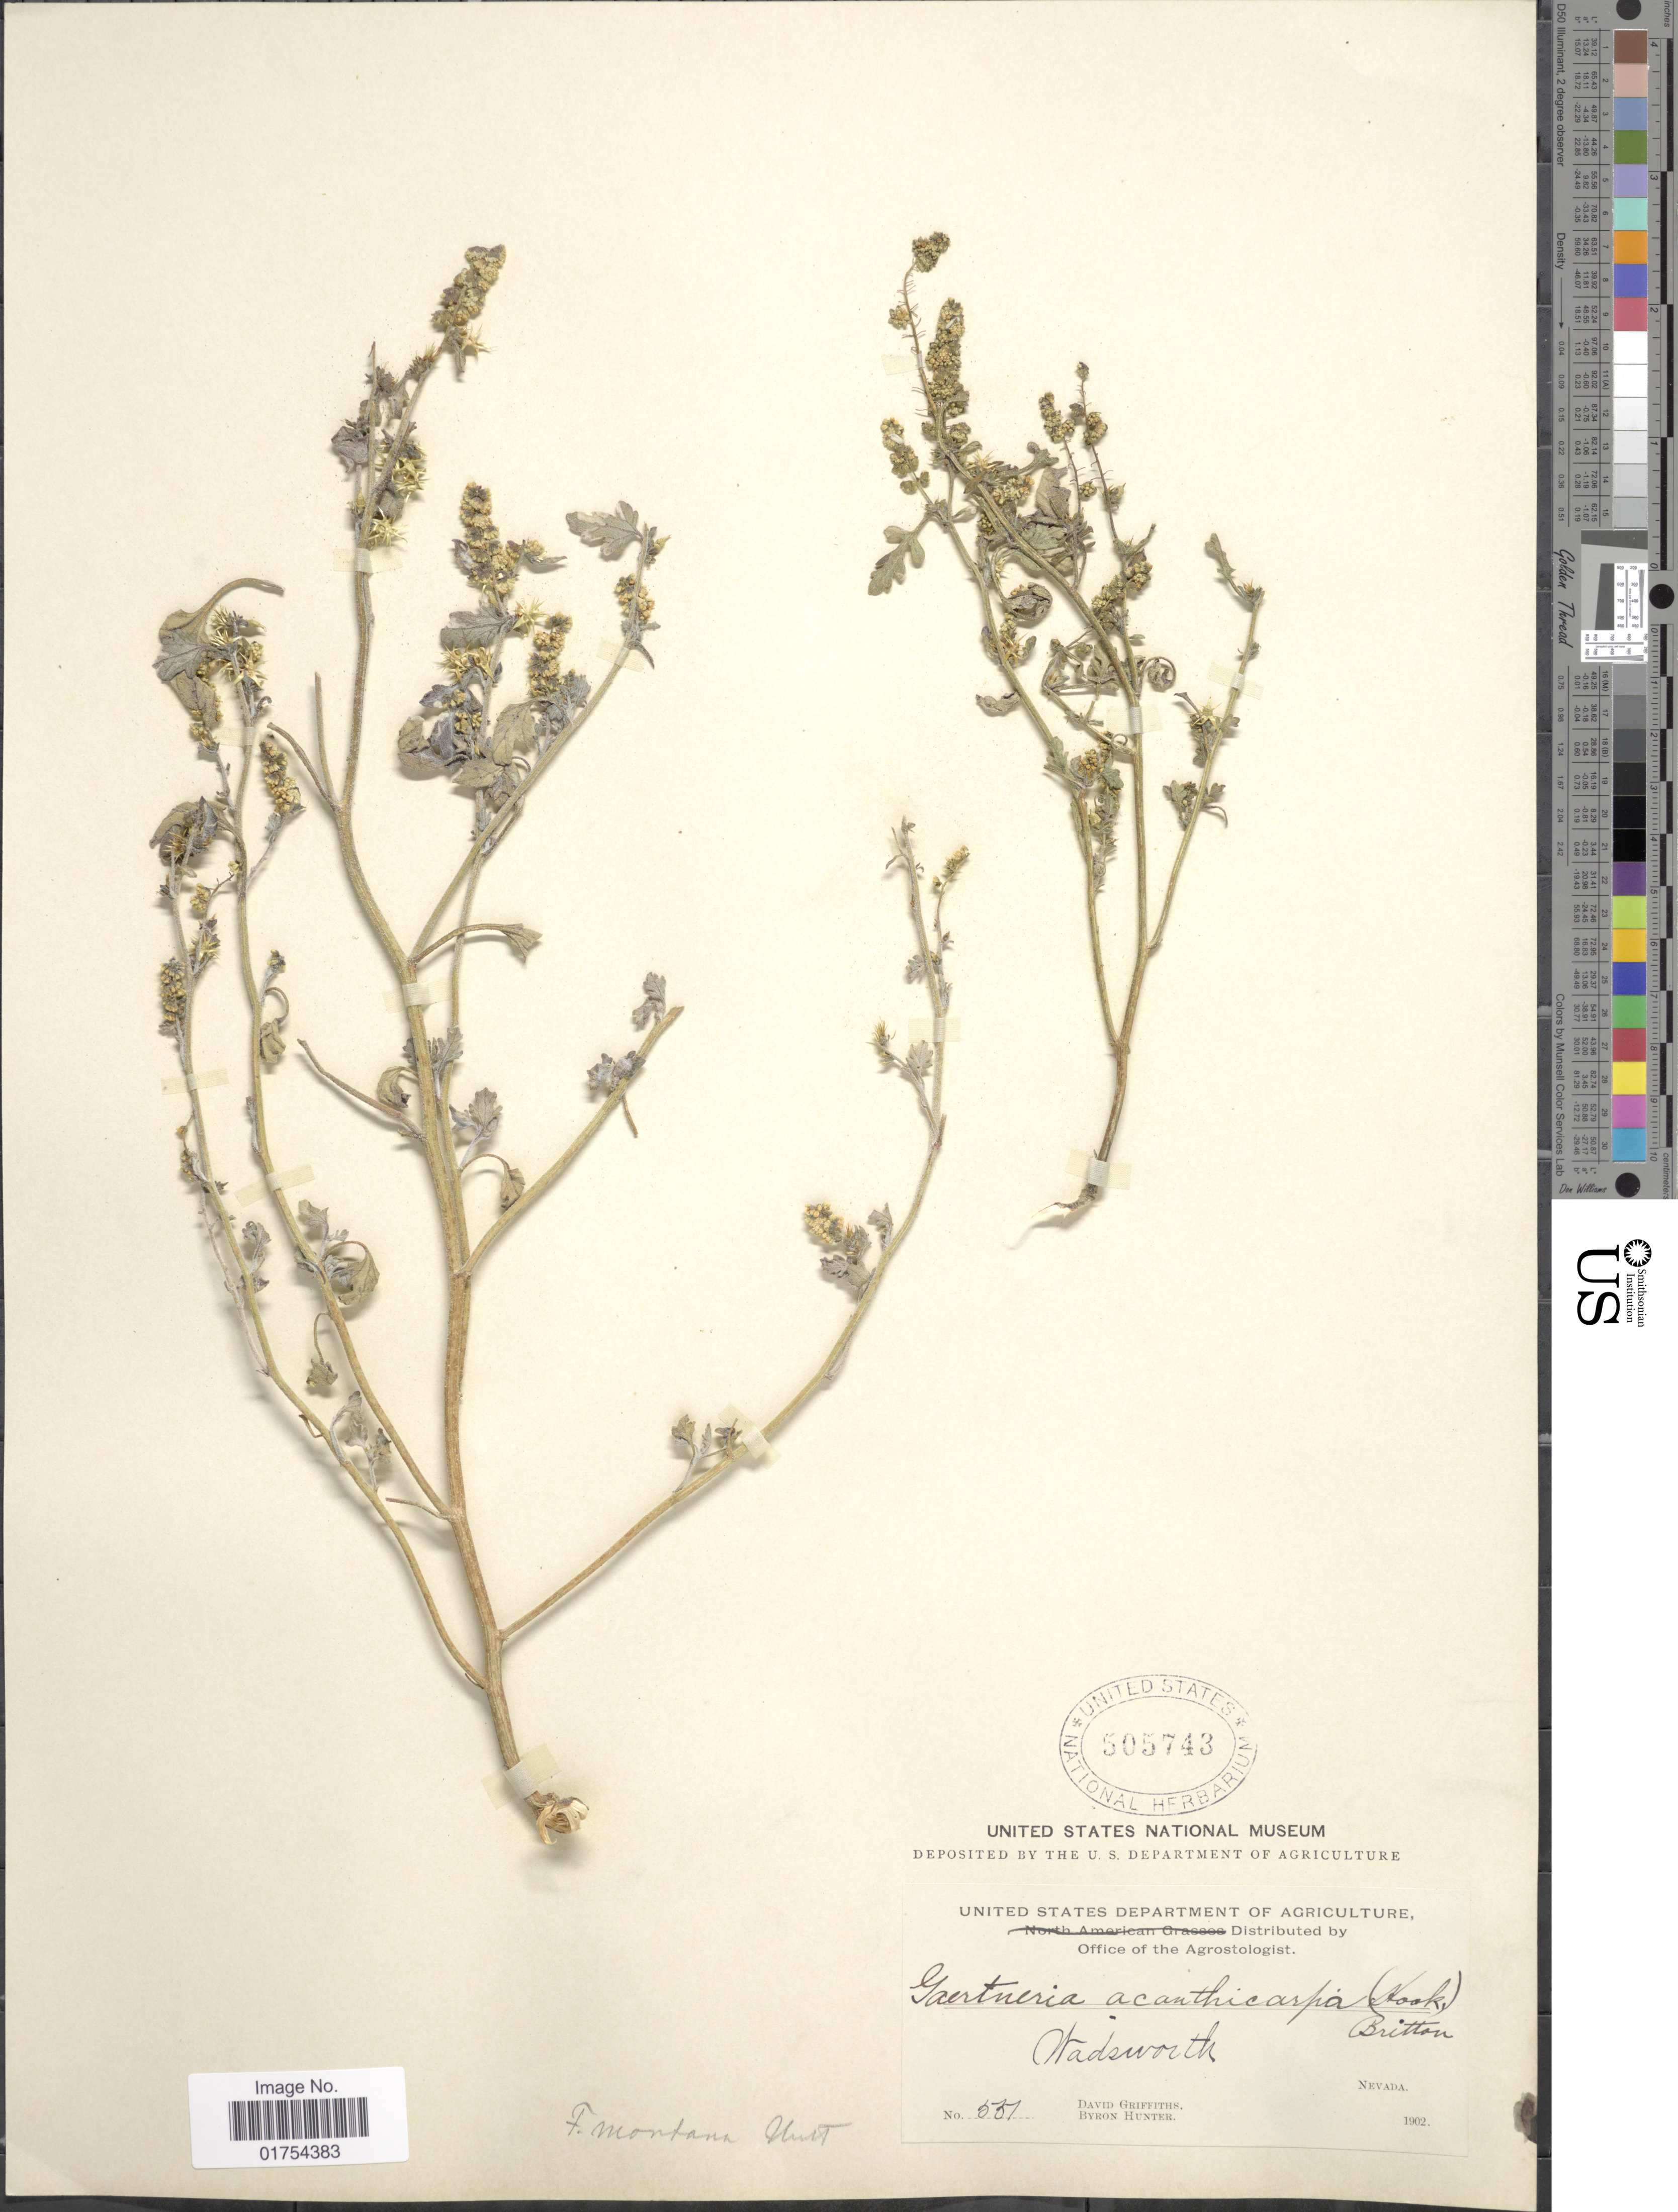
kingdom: Plantae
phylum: Tracheophyta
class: Magnoliopsida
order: Asterales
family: Asteraceae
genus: Franseria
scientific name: Franseria acanthicarpa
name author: Coville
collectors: D. Griffiths & B. Hunter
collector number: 551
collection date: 1902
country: United States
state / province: Nevada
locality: Wadsworth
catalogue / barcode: US 505743